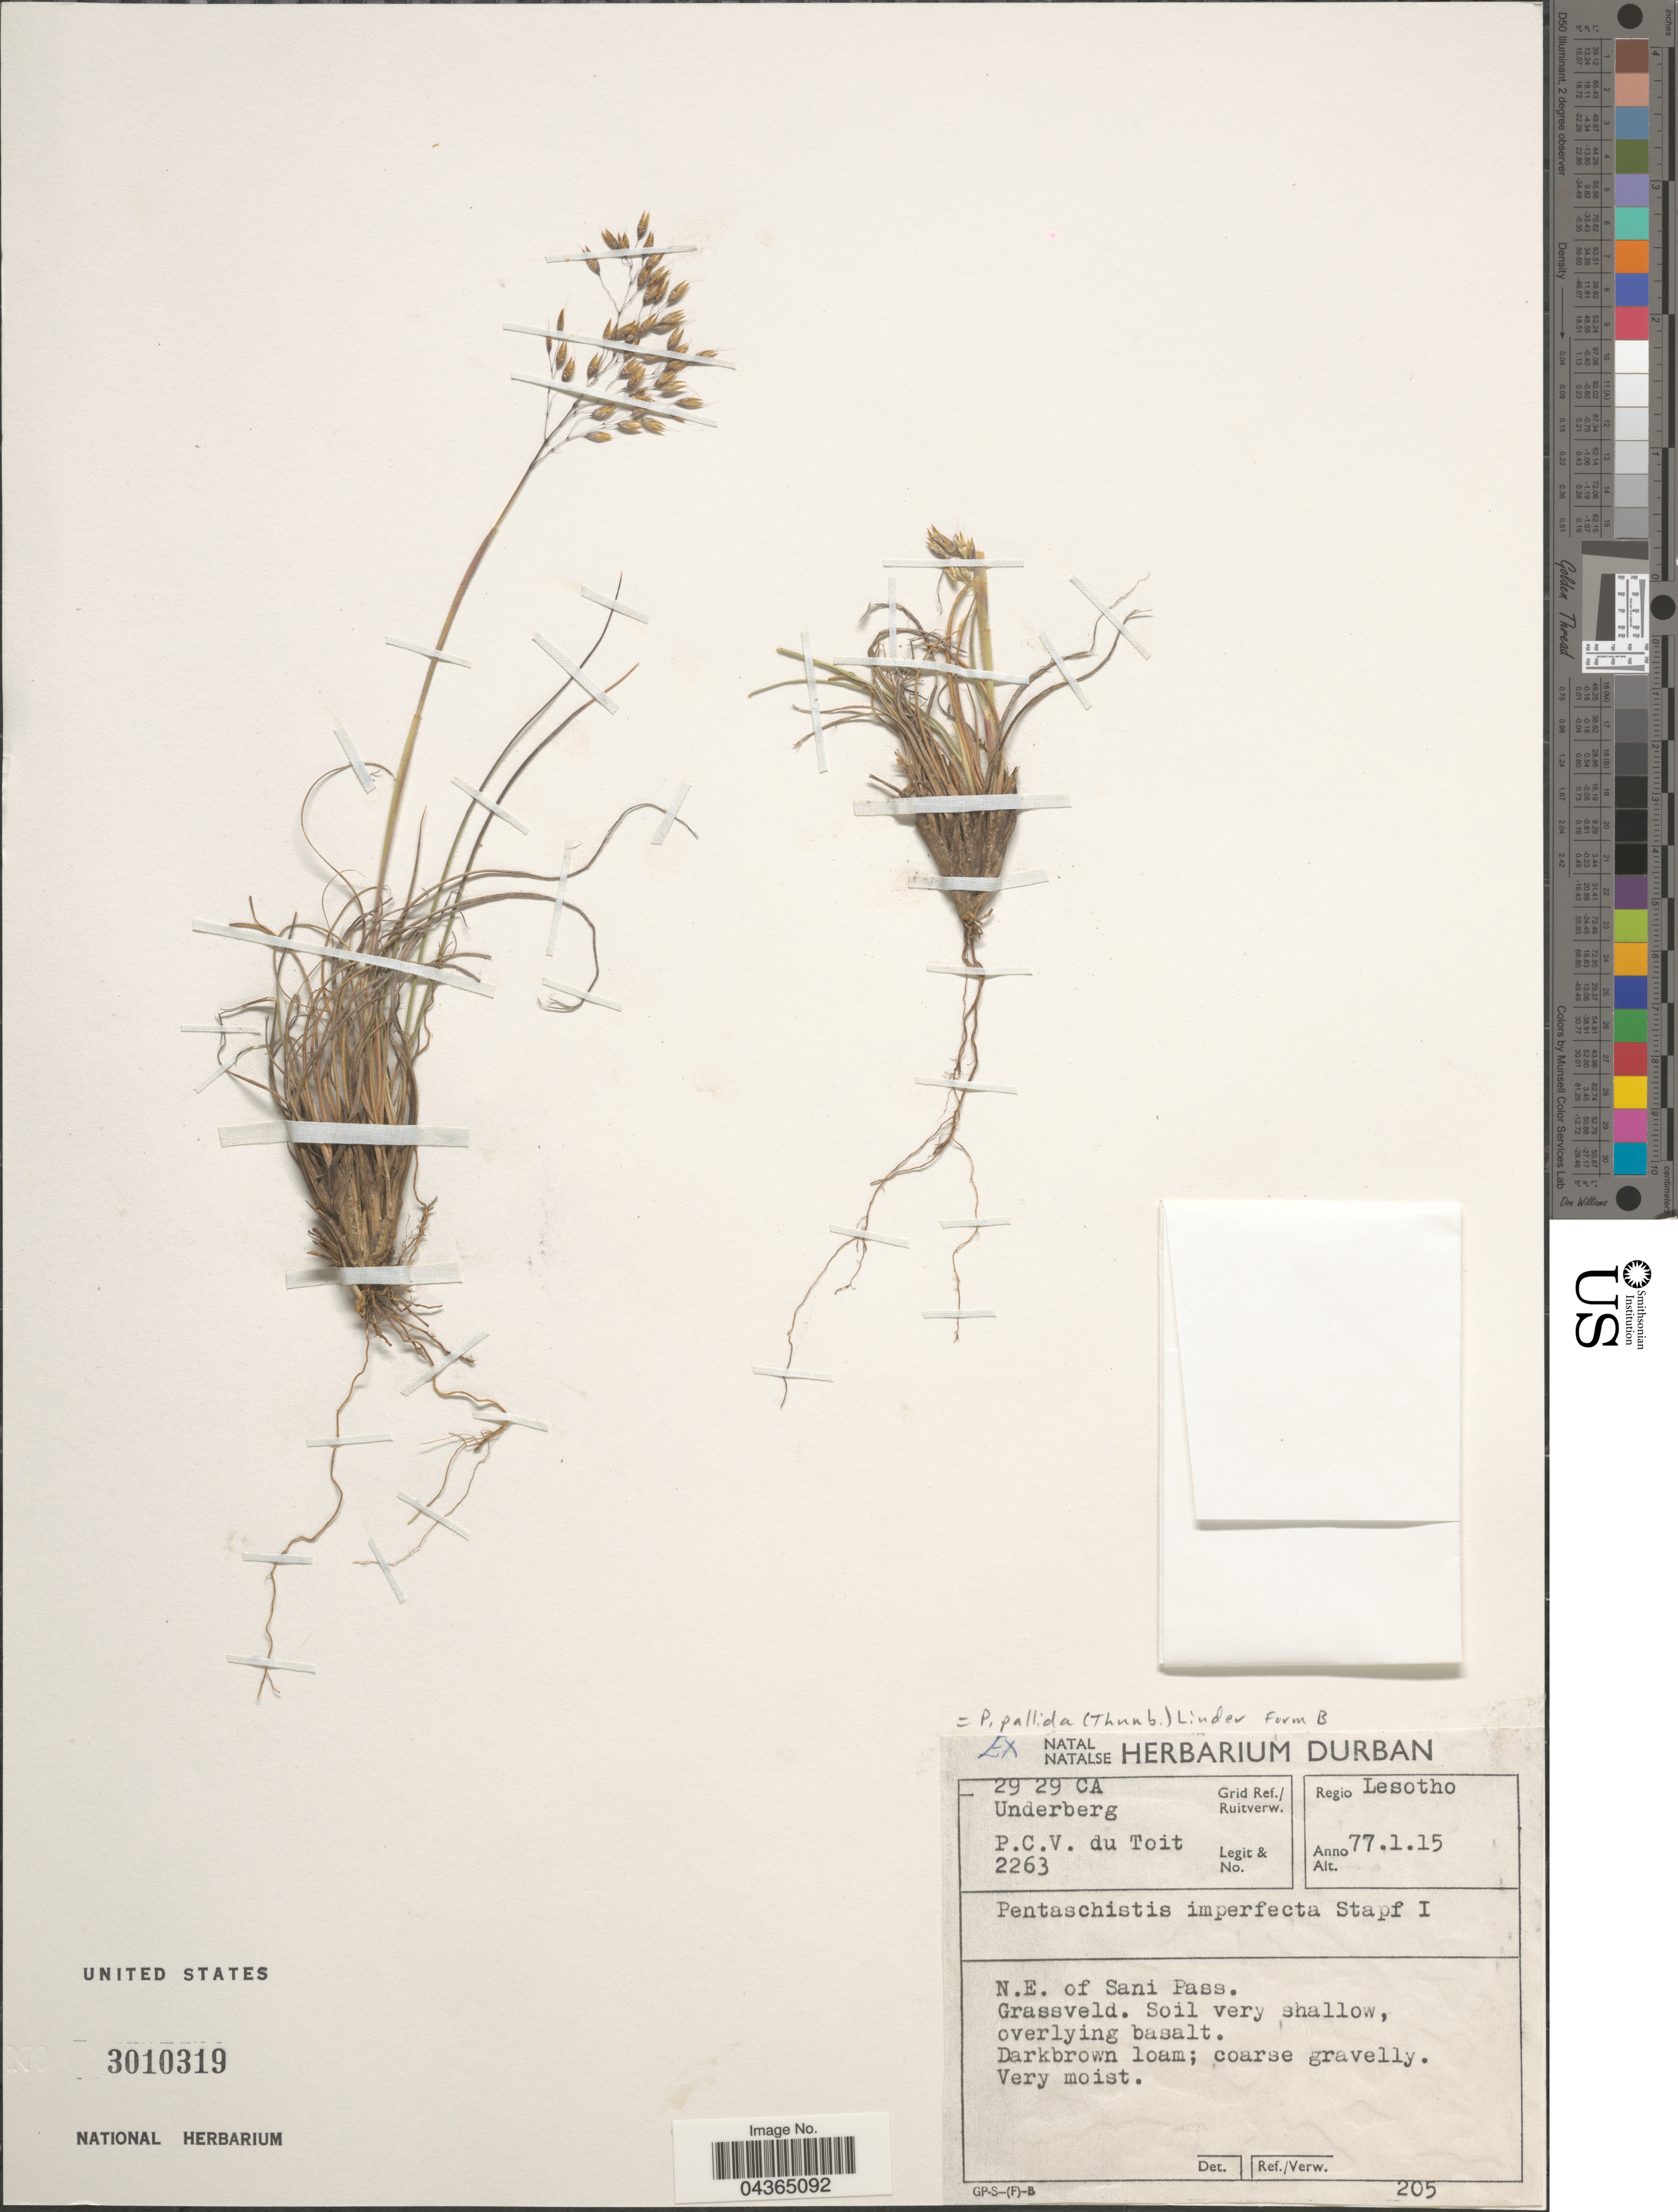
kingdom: Plantae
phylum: Tracheophyta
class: Liliopsida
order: Poales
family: Poaceae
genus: Pentameris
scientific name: Pentameris pallida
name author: (Thunb.) Galley & H.P. Linder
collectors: P. Du Toit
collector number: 2263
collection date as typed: Transcribed d/m/y: 15/1/77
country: Lesotho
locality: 29 29 CA Underberg Grid Ref./Ruitverw. Regio Lesotho. N.E. of Sani Pass.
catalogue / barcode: US 3010319